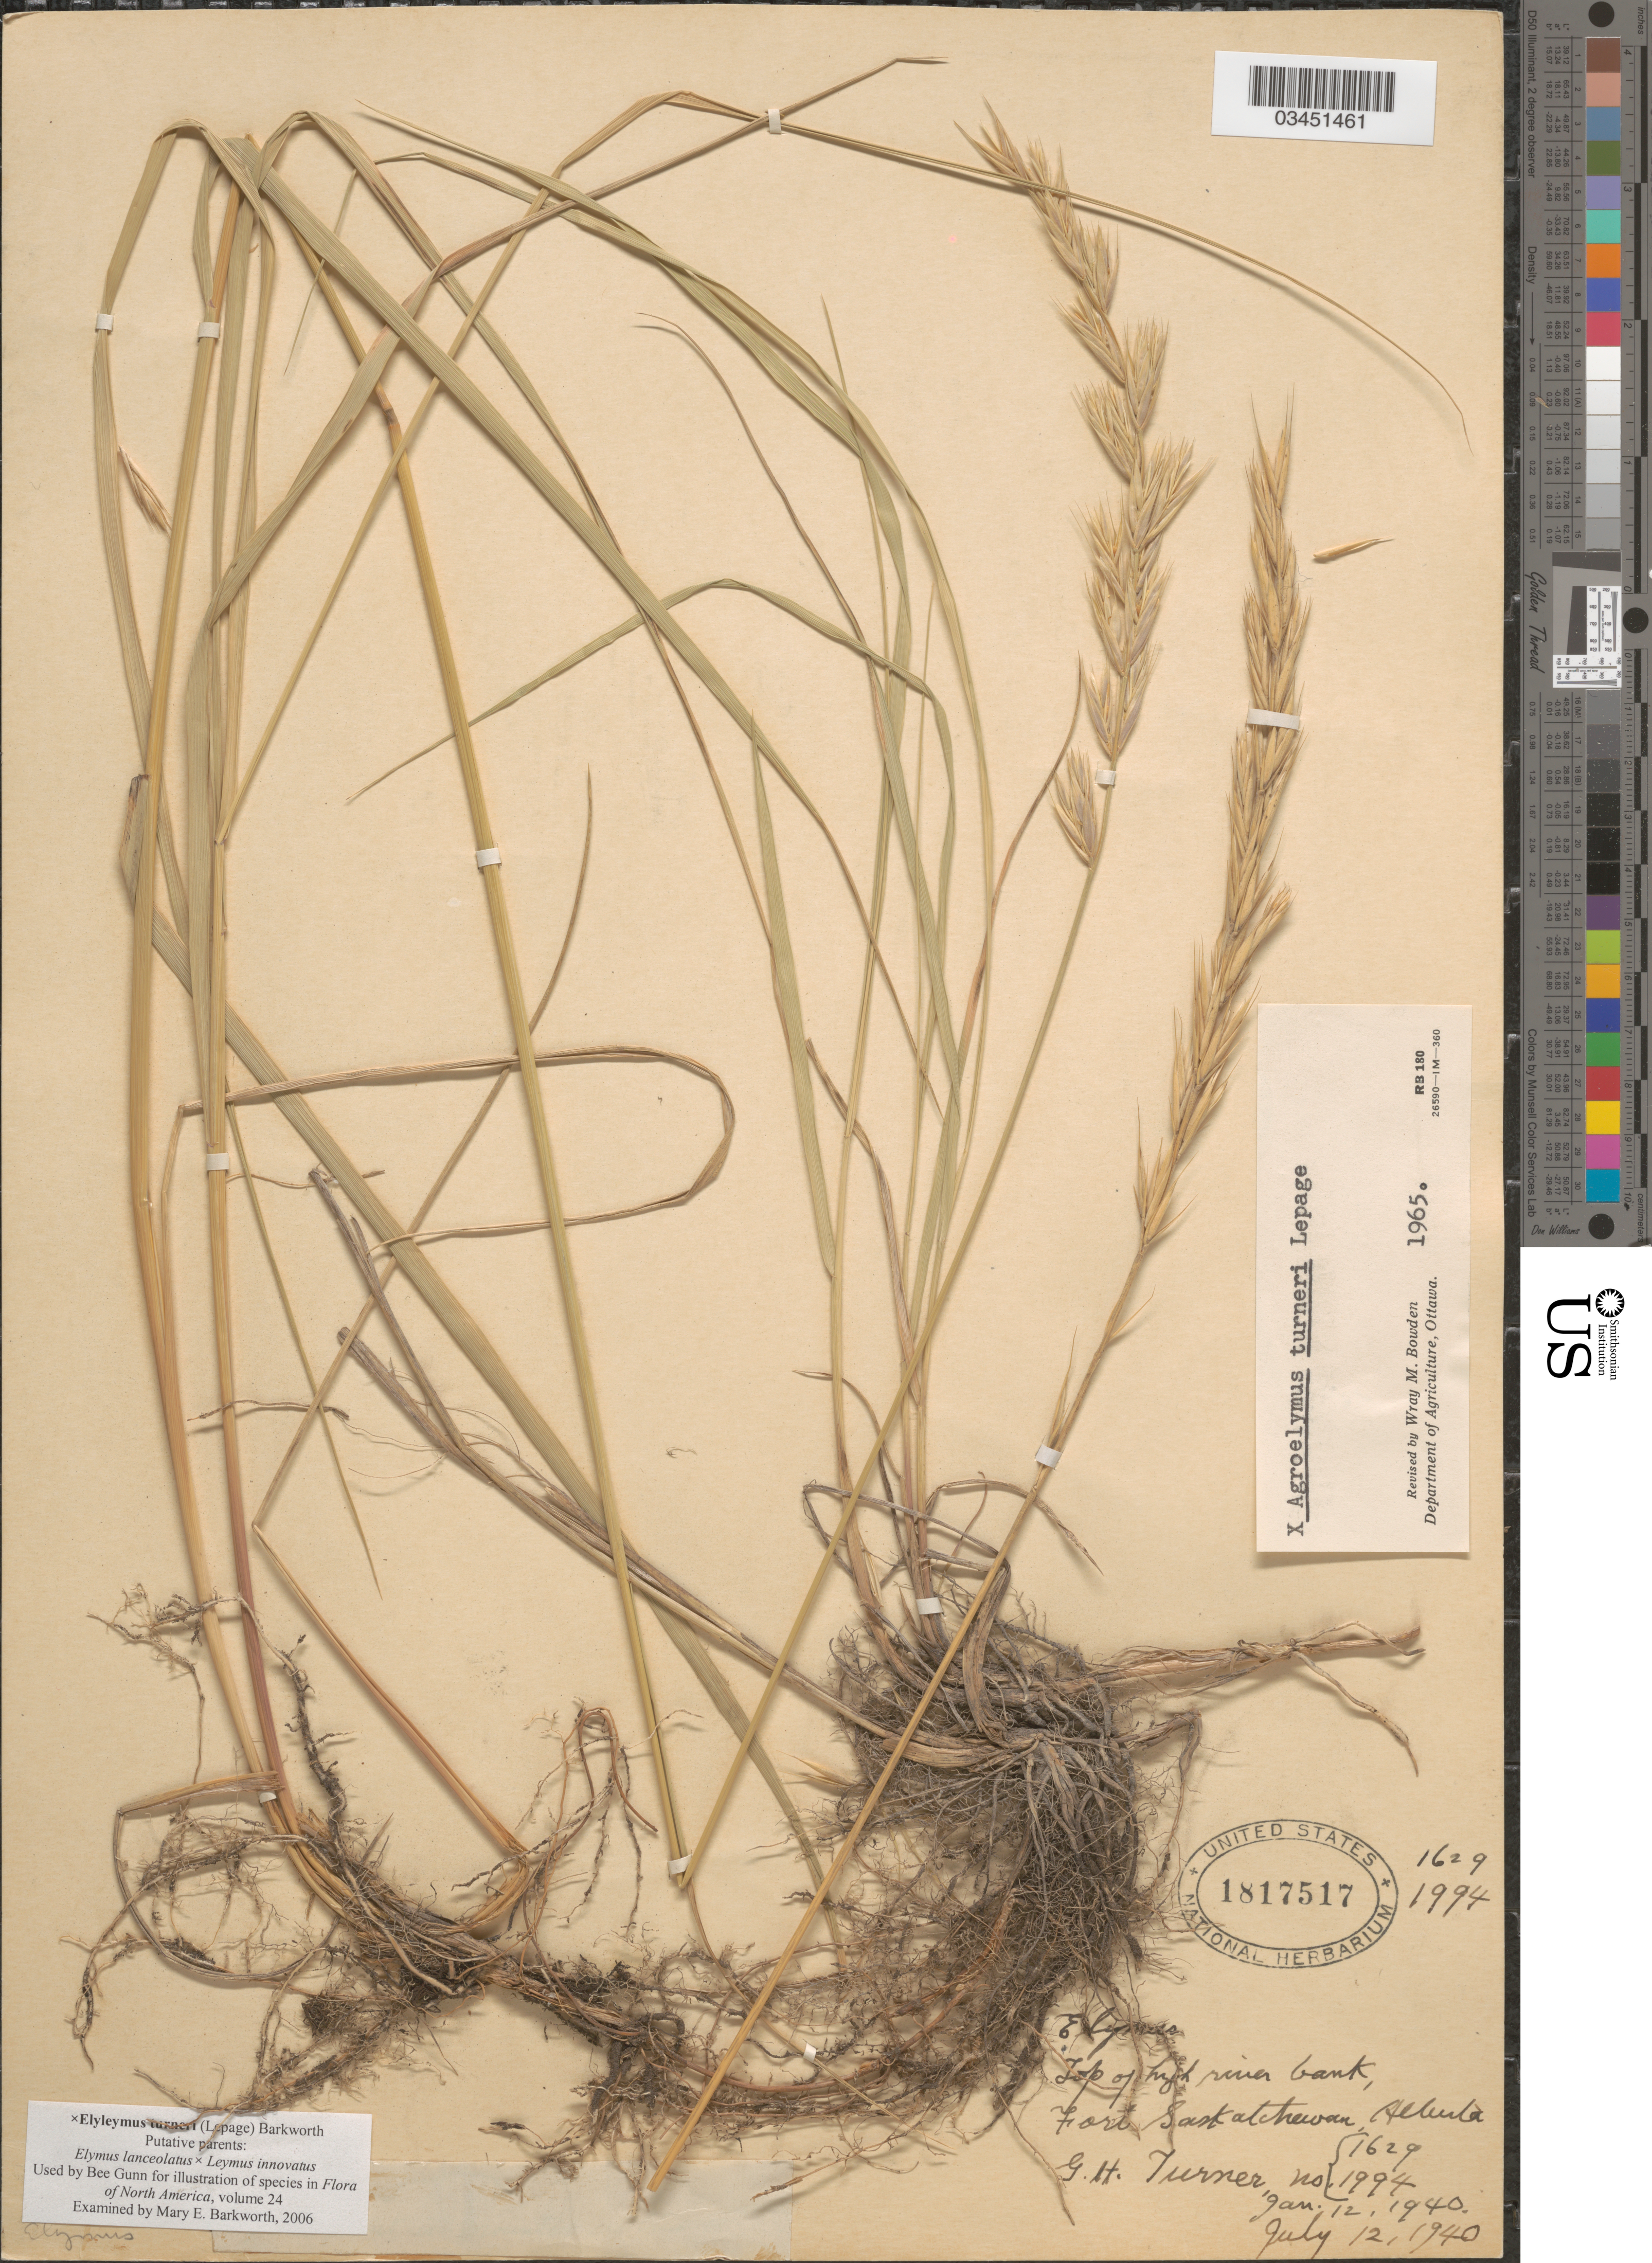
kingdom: Plantae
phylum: Tracheophyta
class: Liliopsida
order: Poales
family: Poaceae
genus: Elyleymus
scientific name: x Elyleymus turneri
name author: (Lepage) Barkworth & Dewey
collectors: G. H. Turner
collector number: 1629/1994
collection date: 1940-01-12/1940-07-12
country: Canada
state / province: Alberta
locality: Top of high river bank, Fort Saskatchewan.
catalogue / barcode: US 1817517